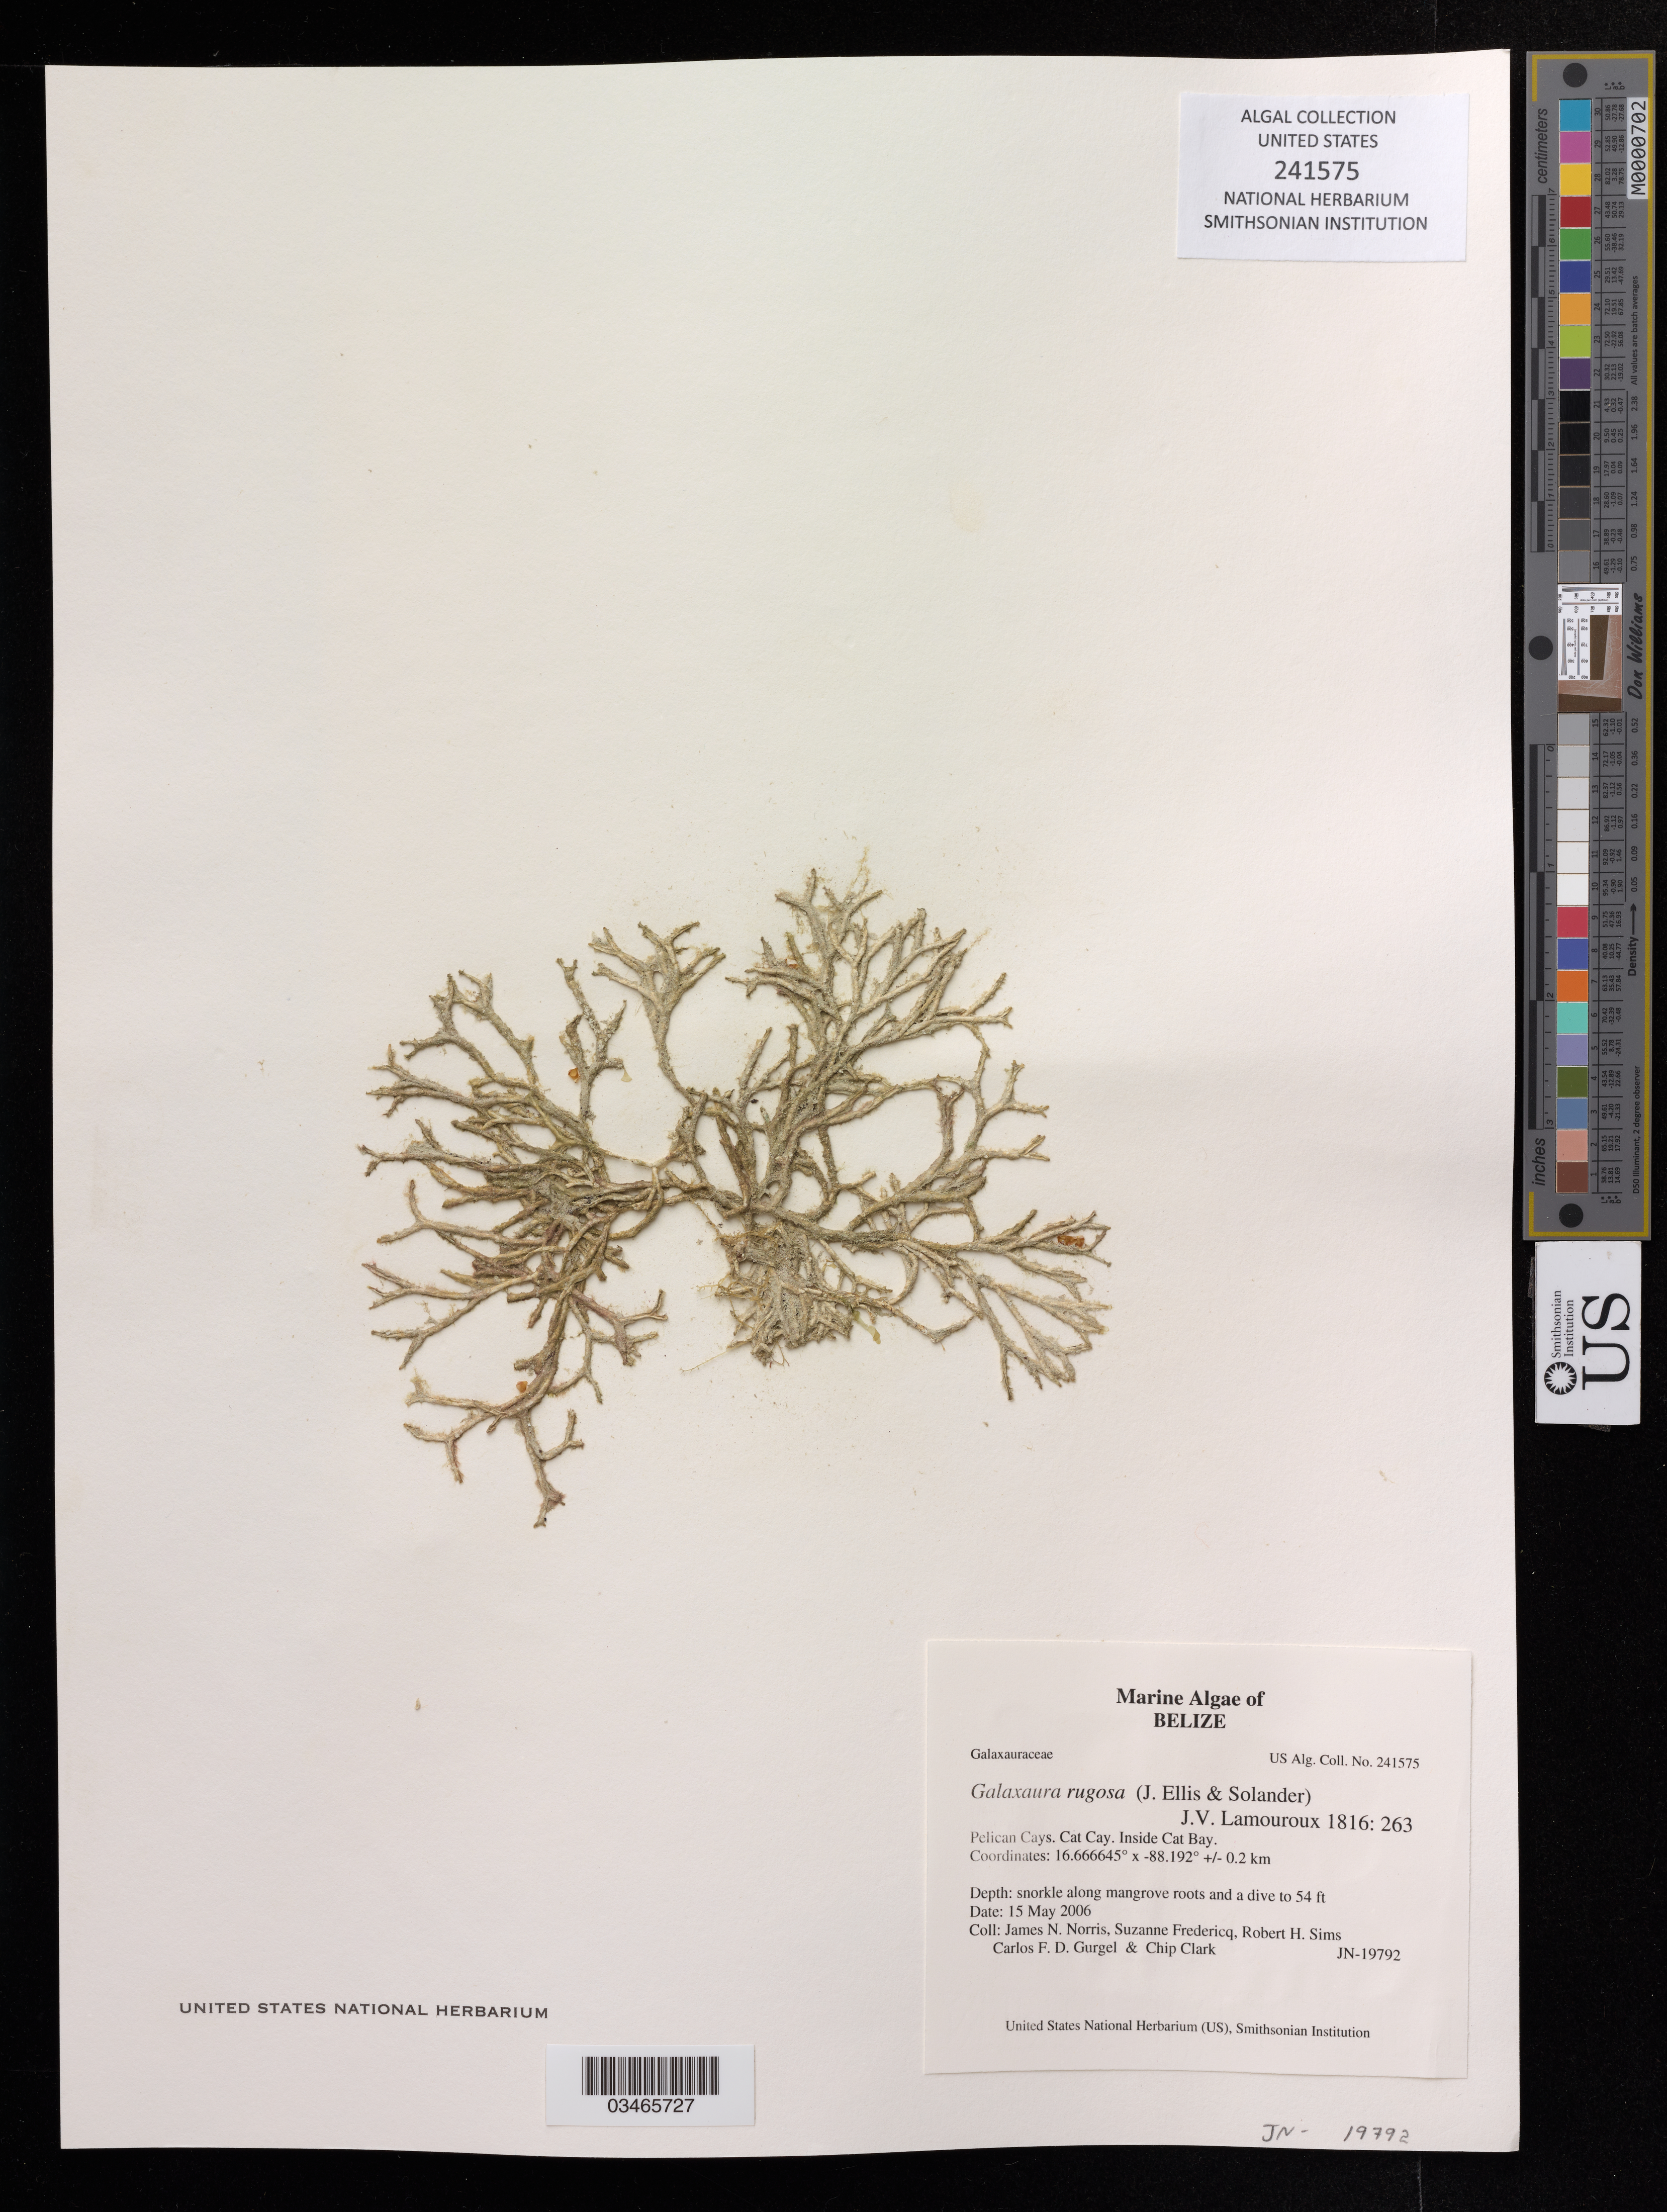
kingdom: Plantae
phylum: Rhodophyta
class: Florideophyceae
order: Nemaliales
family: Galaxauraceae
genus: Galaxaura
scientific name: Galaxaura rugosa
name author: (Ellis & Sol.) J.V.Lamouroux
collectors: J. Norris, S. Fredericq, R. H. Sims & C. Gurgel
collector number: JN-19792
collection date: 2006-05-15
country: Belize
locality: Pelican Cays, Cat Cay, Inside Cat Bay.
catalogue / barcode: US 241575